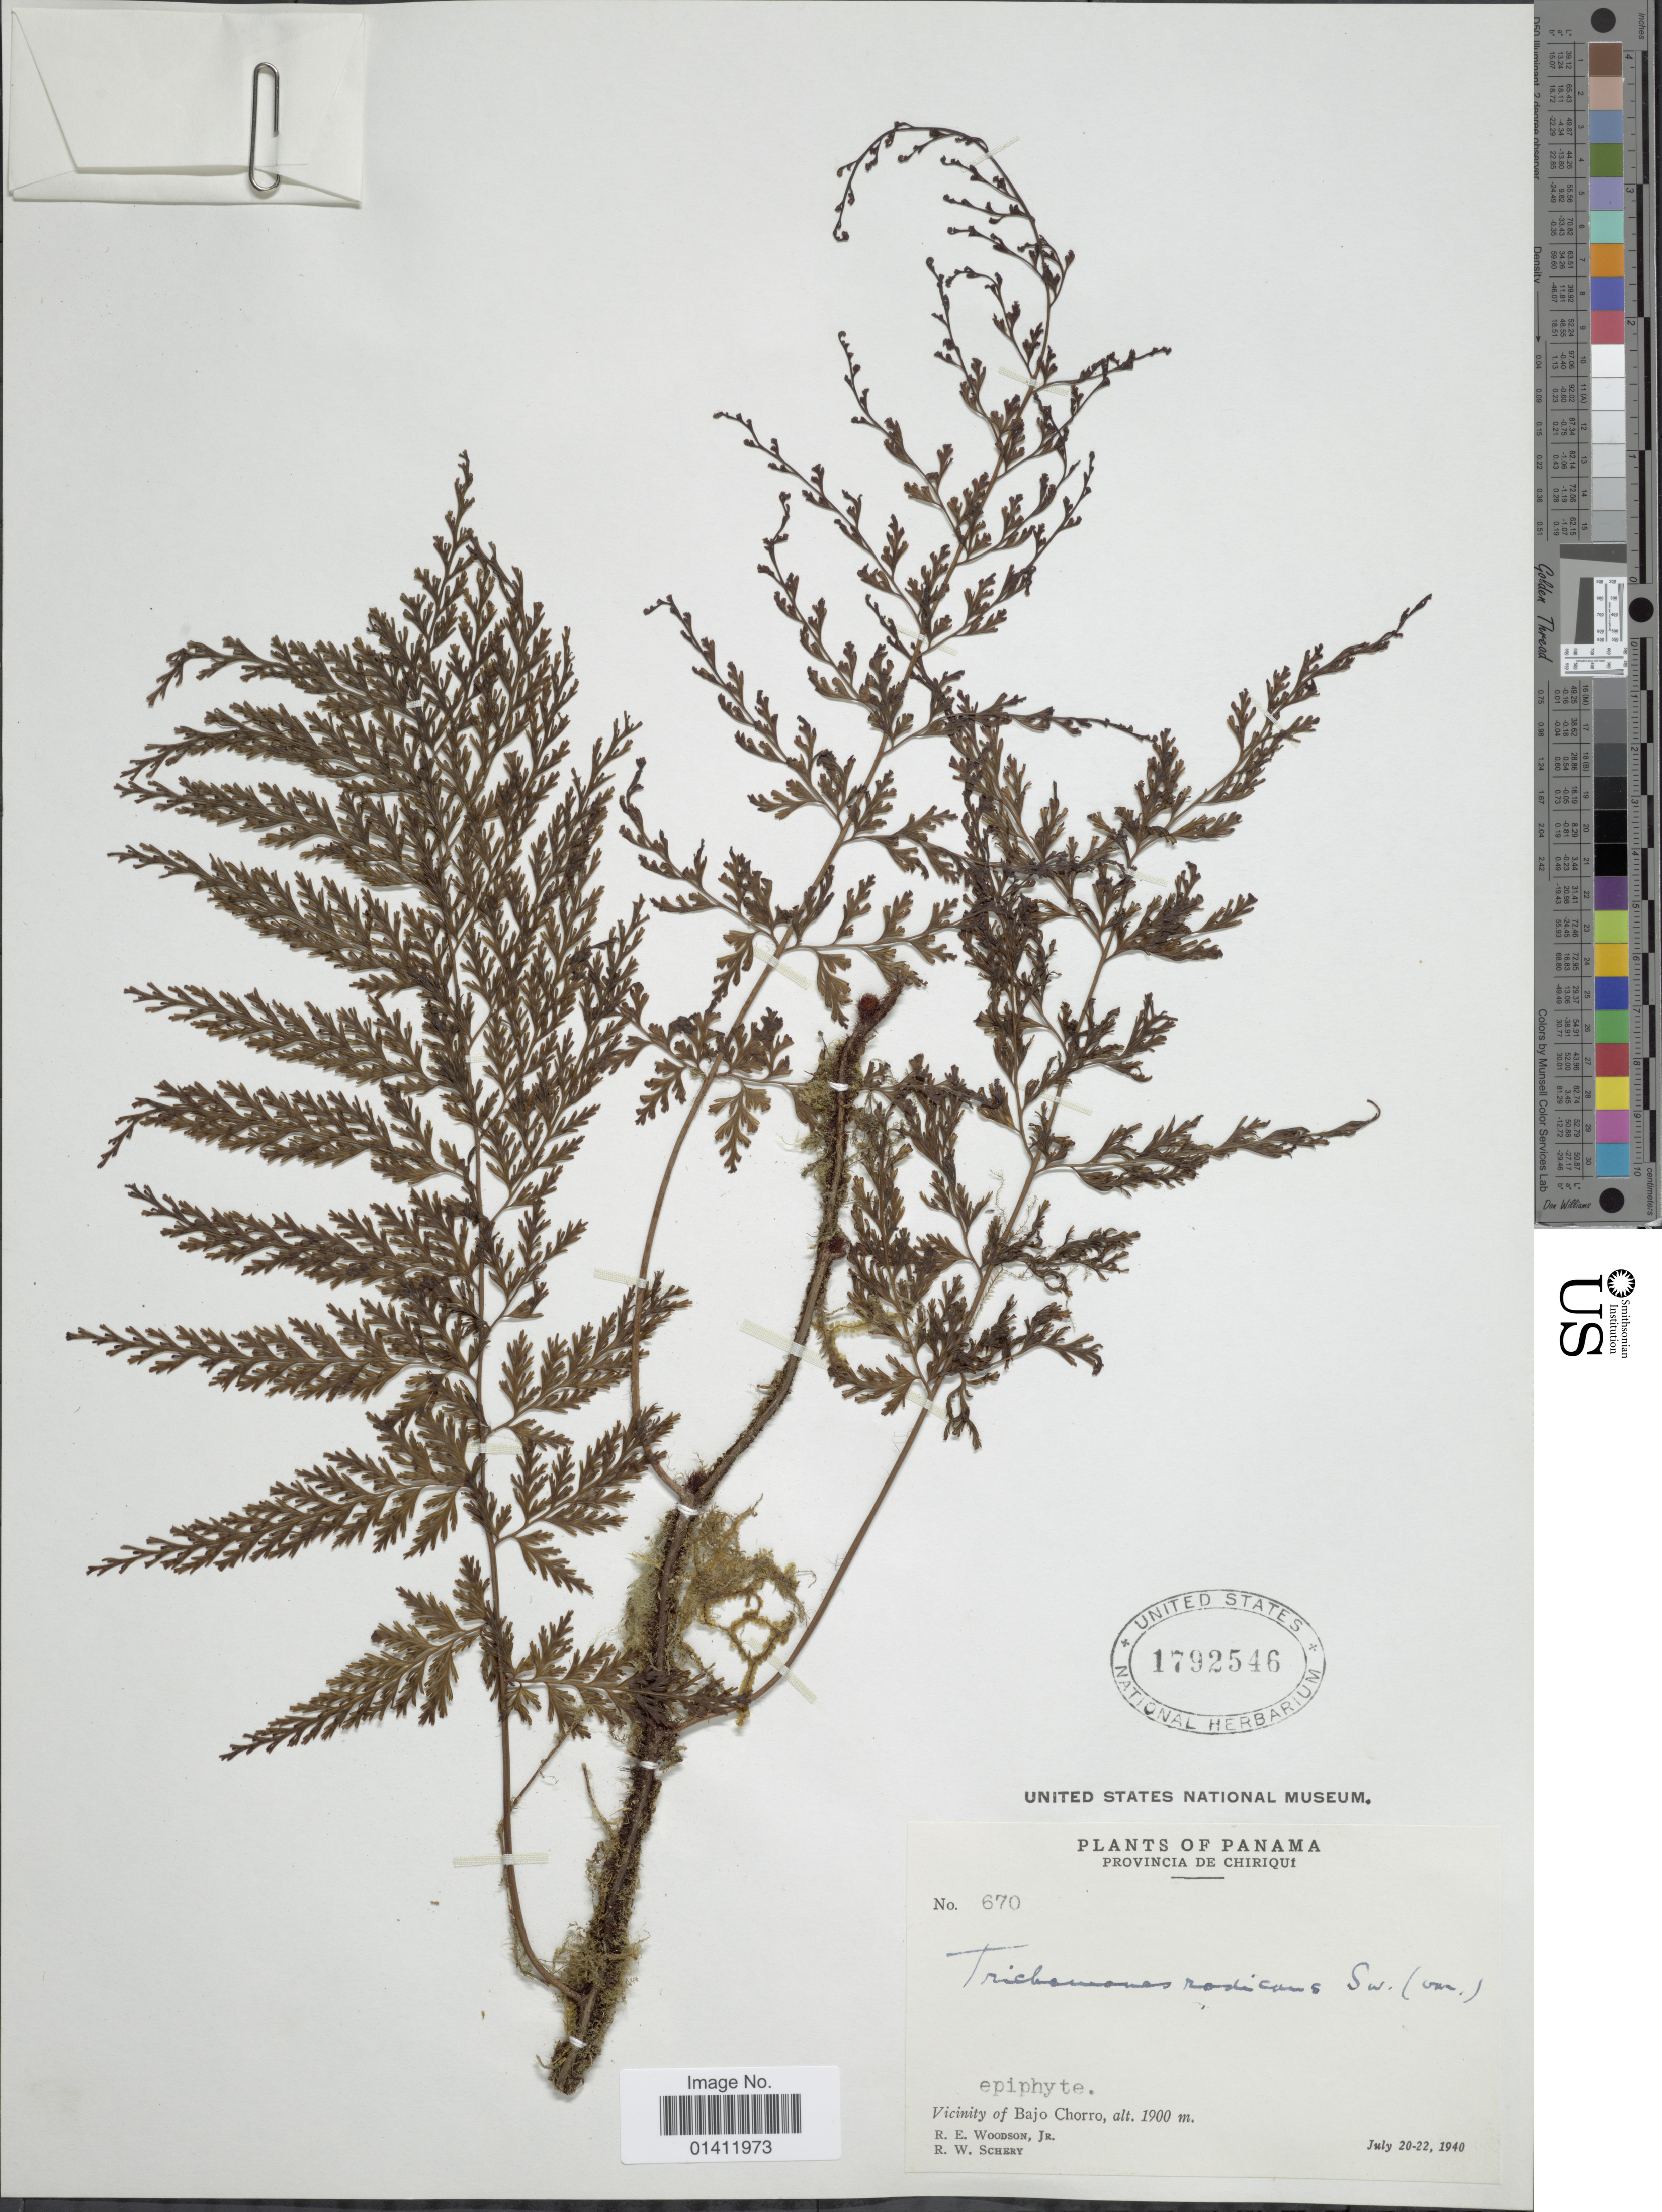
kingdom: Plantae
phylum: Tracheophyta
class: Polypodiopsida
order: Hymenophyllales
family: Hymenophyllaceae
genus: Vandenboschia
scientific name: Vandenboschia radicans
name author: (Sw.) Copel.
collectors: R. E. Woodson & R. W. Schery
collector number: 670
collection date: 1940-07-20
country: Panama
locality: Vicinity of Bajo Chorro.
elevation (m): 1900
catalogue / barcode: US 1792546